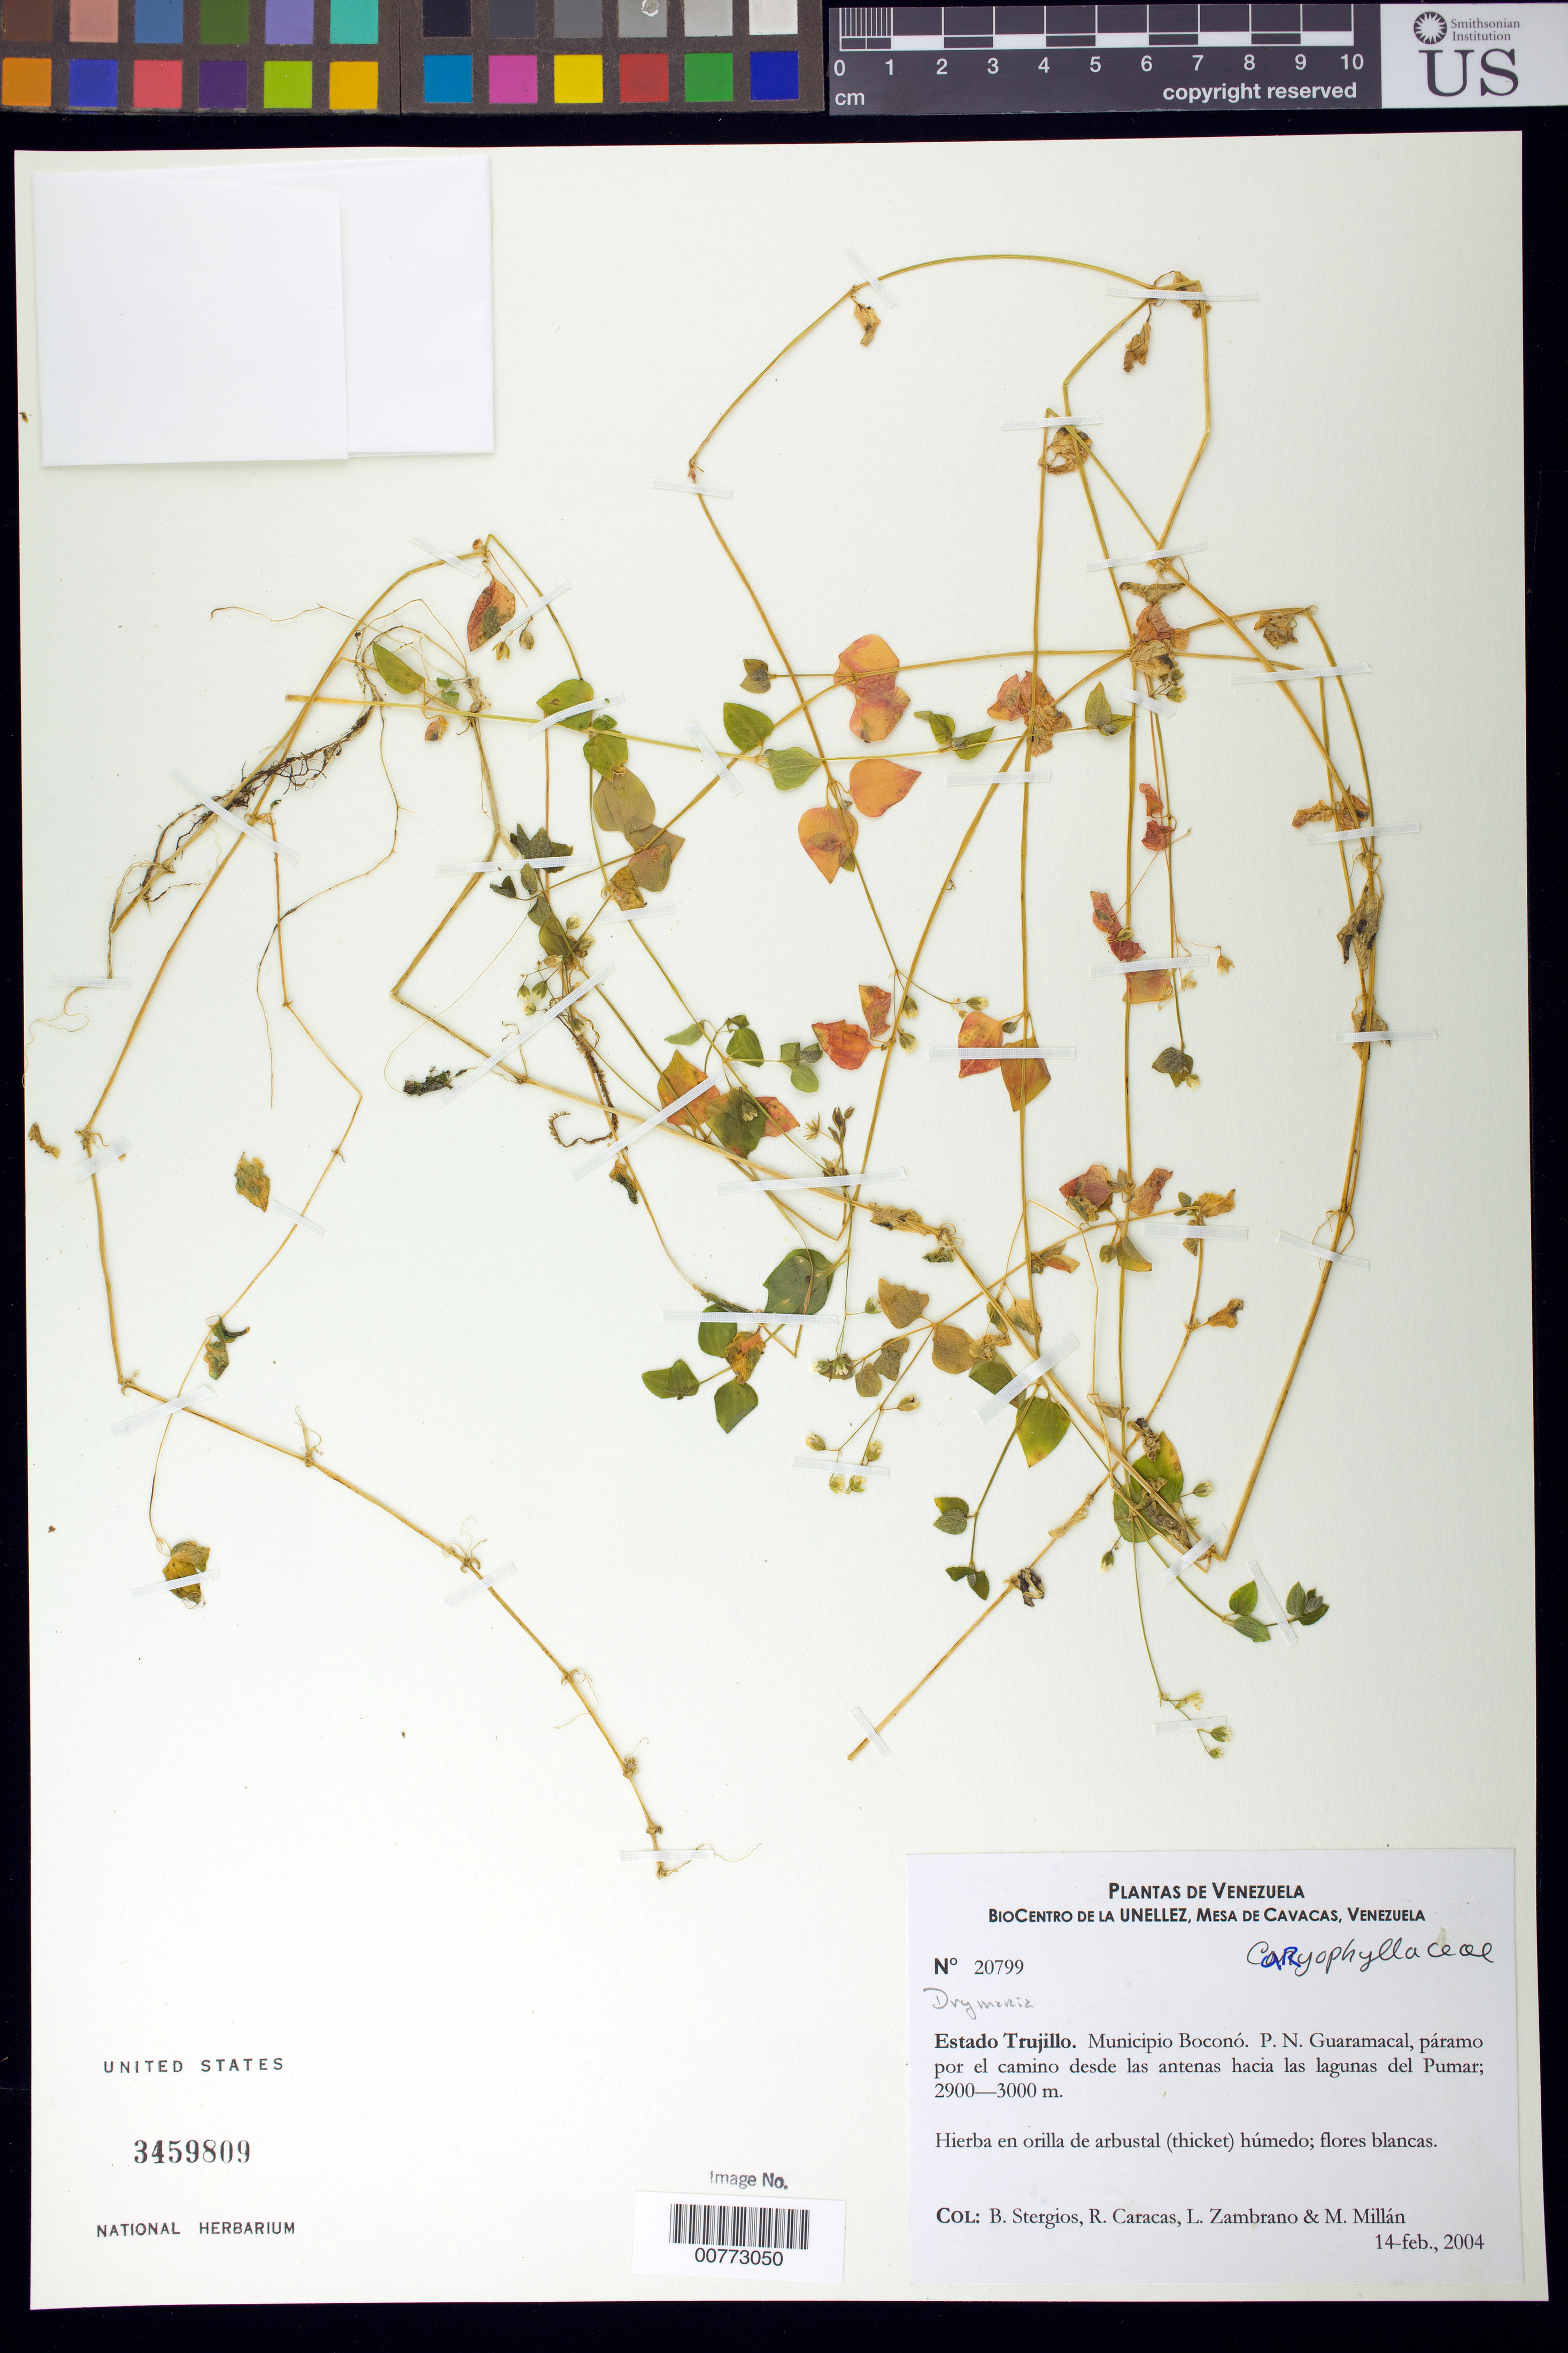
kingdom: Plantae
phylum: Tracheophyta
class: Magnoliopsida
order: Caryophyllales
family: Caryophyllaceae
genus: Drymaria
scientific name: Drymaria sp.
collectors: B. G. Stergios, R. Caracas, L. Zambrano & M. Millán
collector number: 20799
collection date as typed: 14 Feb 2004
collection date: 2004-02-14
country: Venezuela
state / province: Trujillo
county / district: Boconó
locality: Parque Nacional Guaramacal, páramo por el camino desde las antenas hacia las lagunas del Pumar.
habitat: Páramo.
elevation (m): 2900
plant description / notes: PORT, US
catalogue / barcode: US 3459809